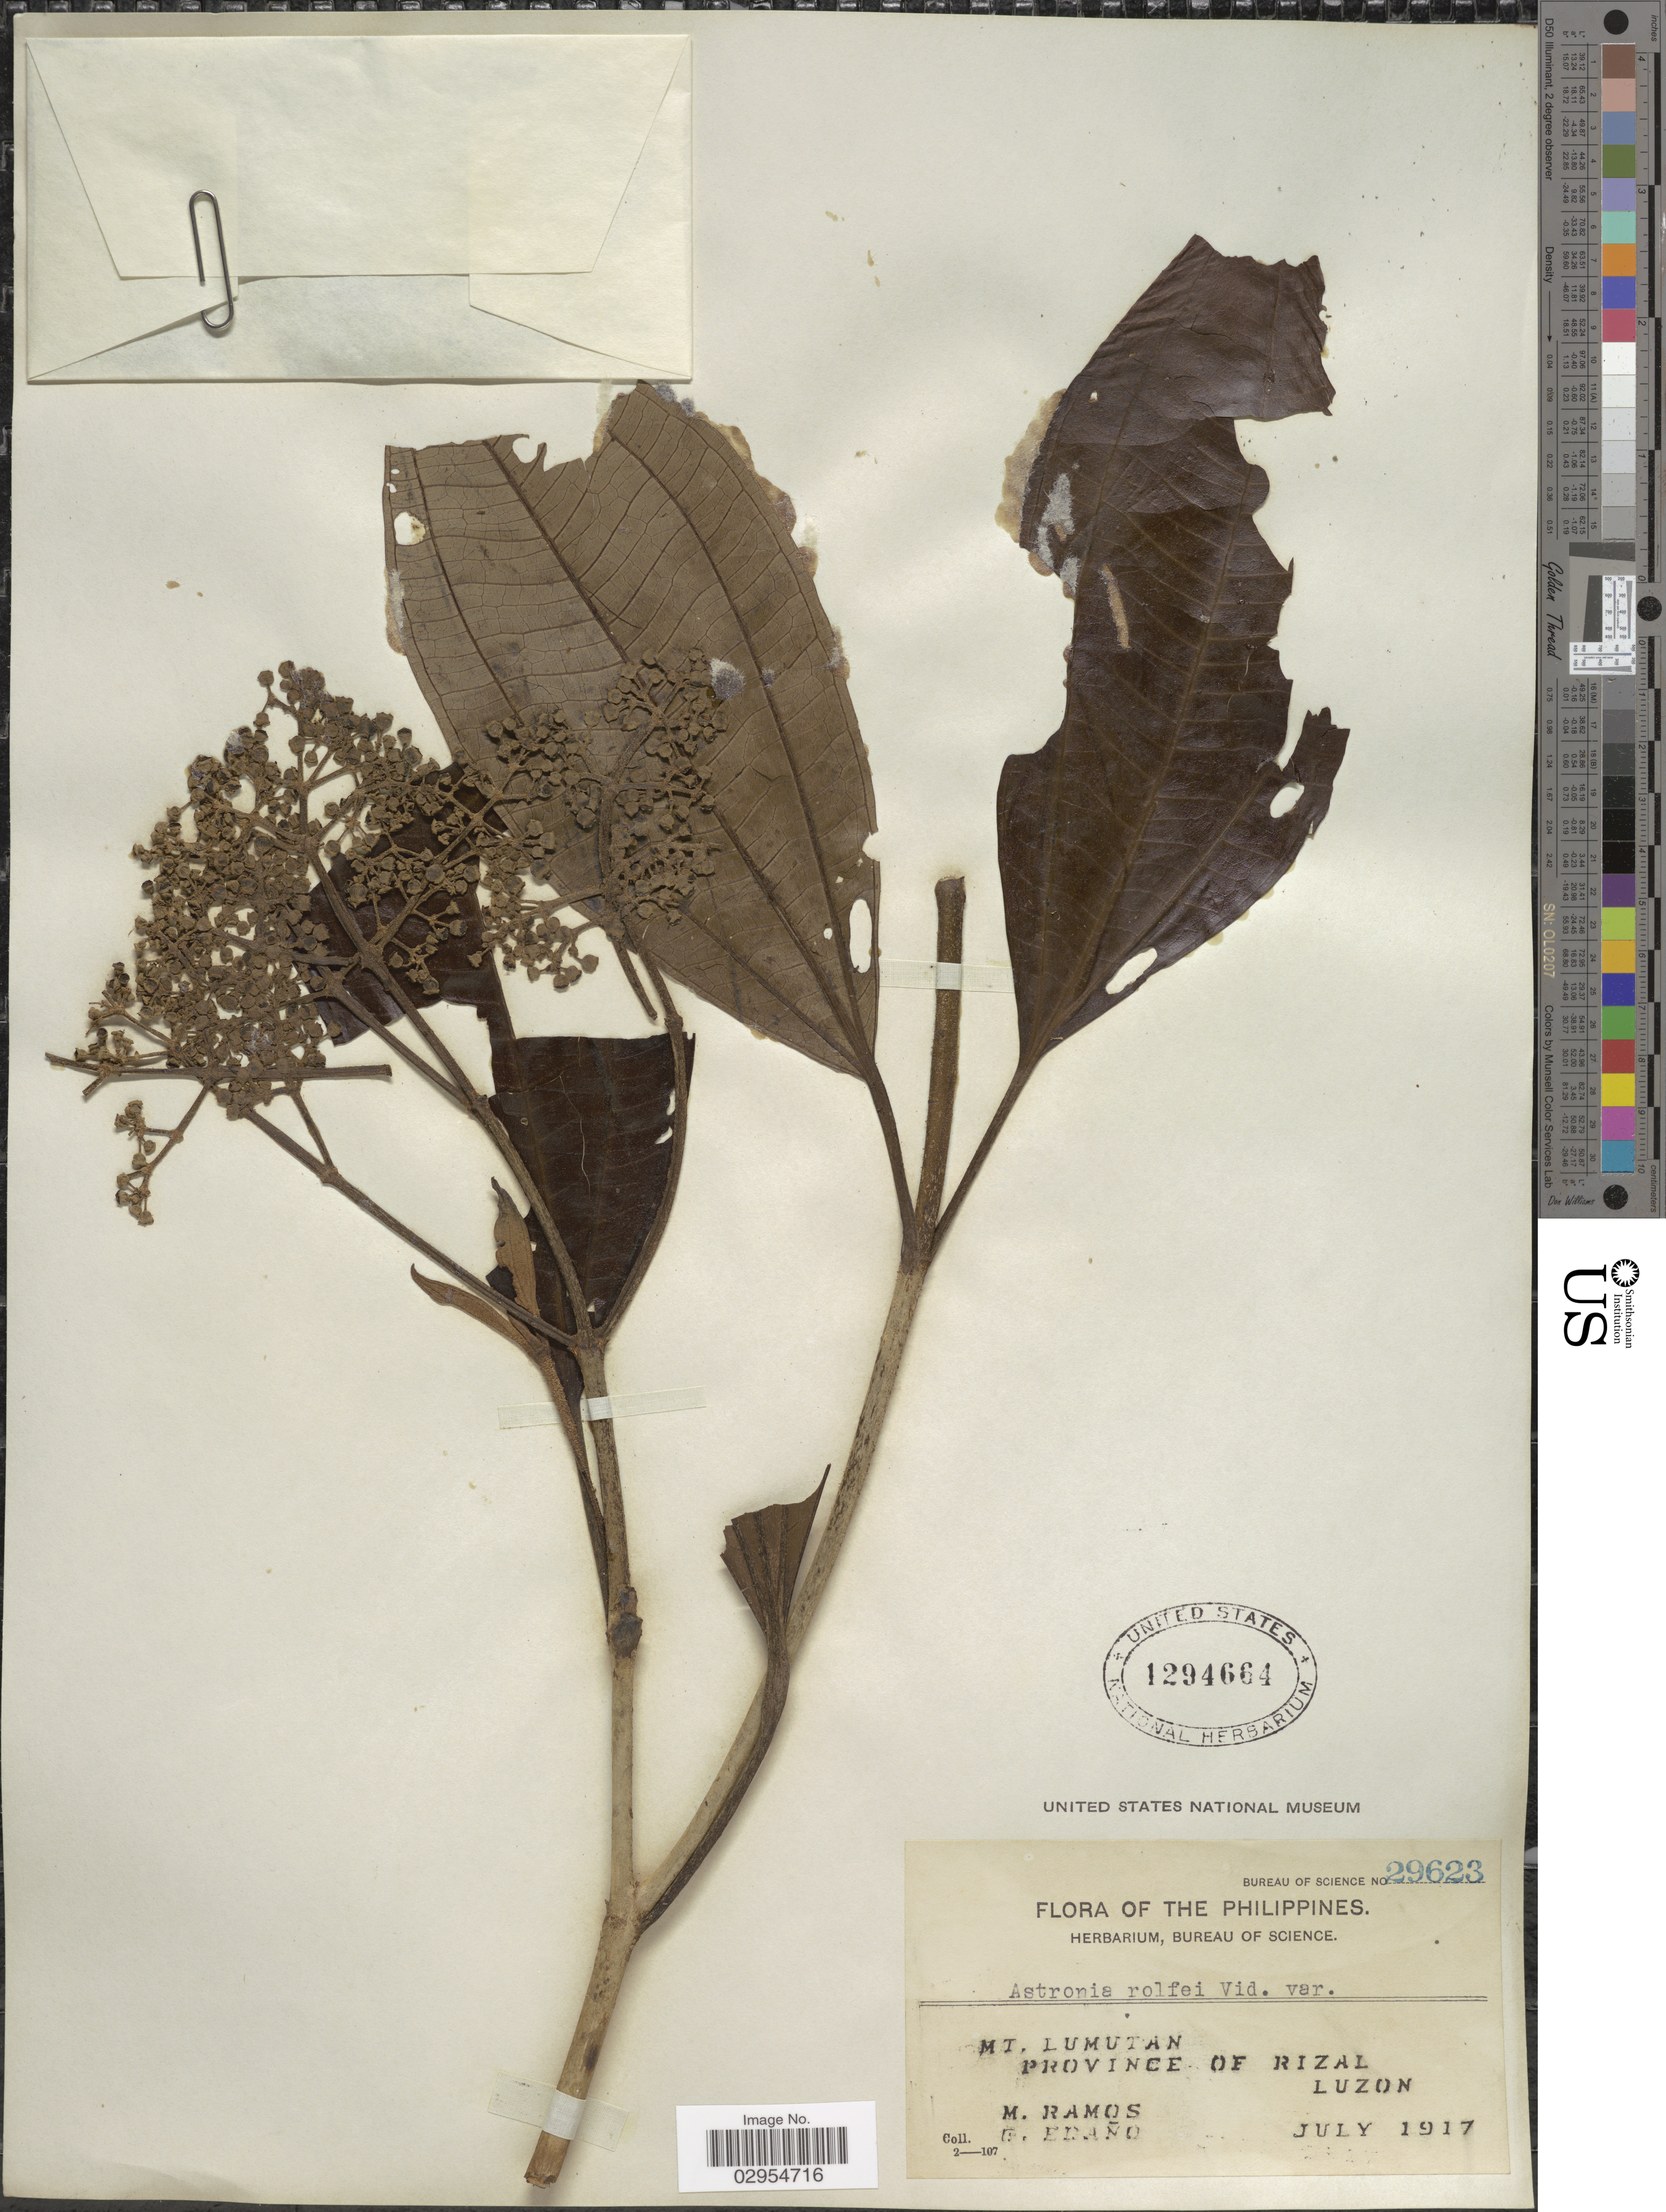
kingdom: Plantae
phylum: Tracheophyta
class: Magnoliopsida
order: Myrtales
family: Melastomataceae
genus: Astronia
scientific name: Astronia rolfei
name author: S. Vidal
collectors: M. Ramos & G. Edaño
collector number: Bureau of Science29623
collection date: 1917-07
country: Philippines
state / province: Calabarzon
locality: Mt. Lumutan, Province of Rizal, Luzon.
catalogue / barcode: US 1294664